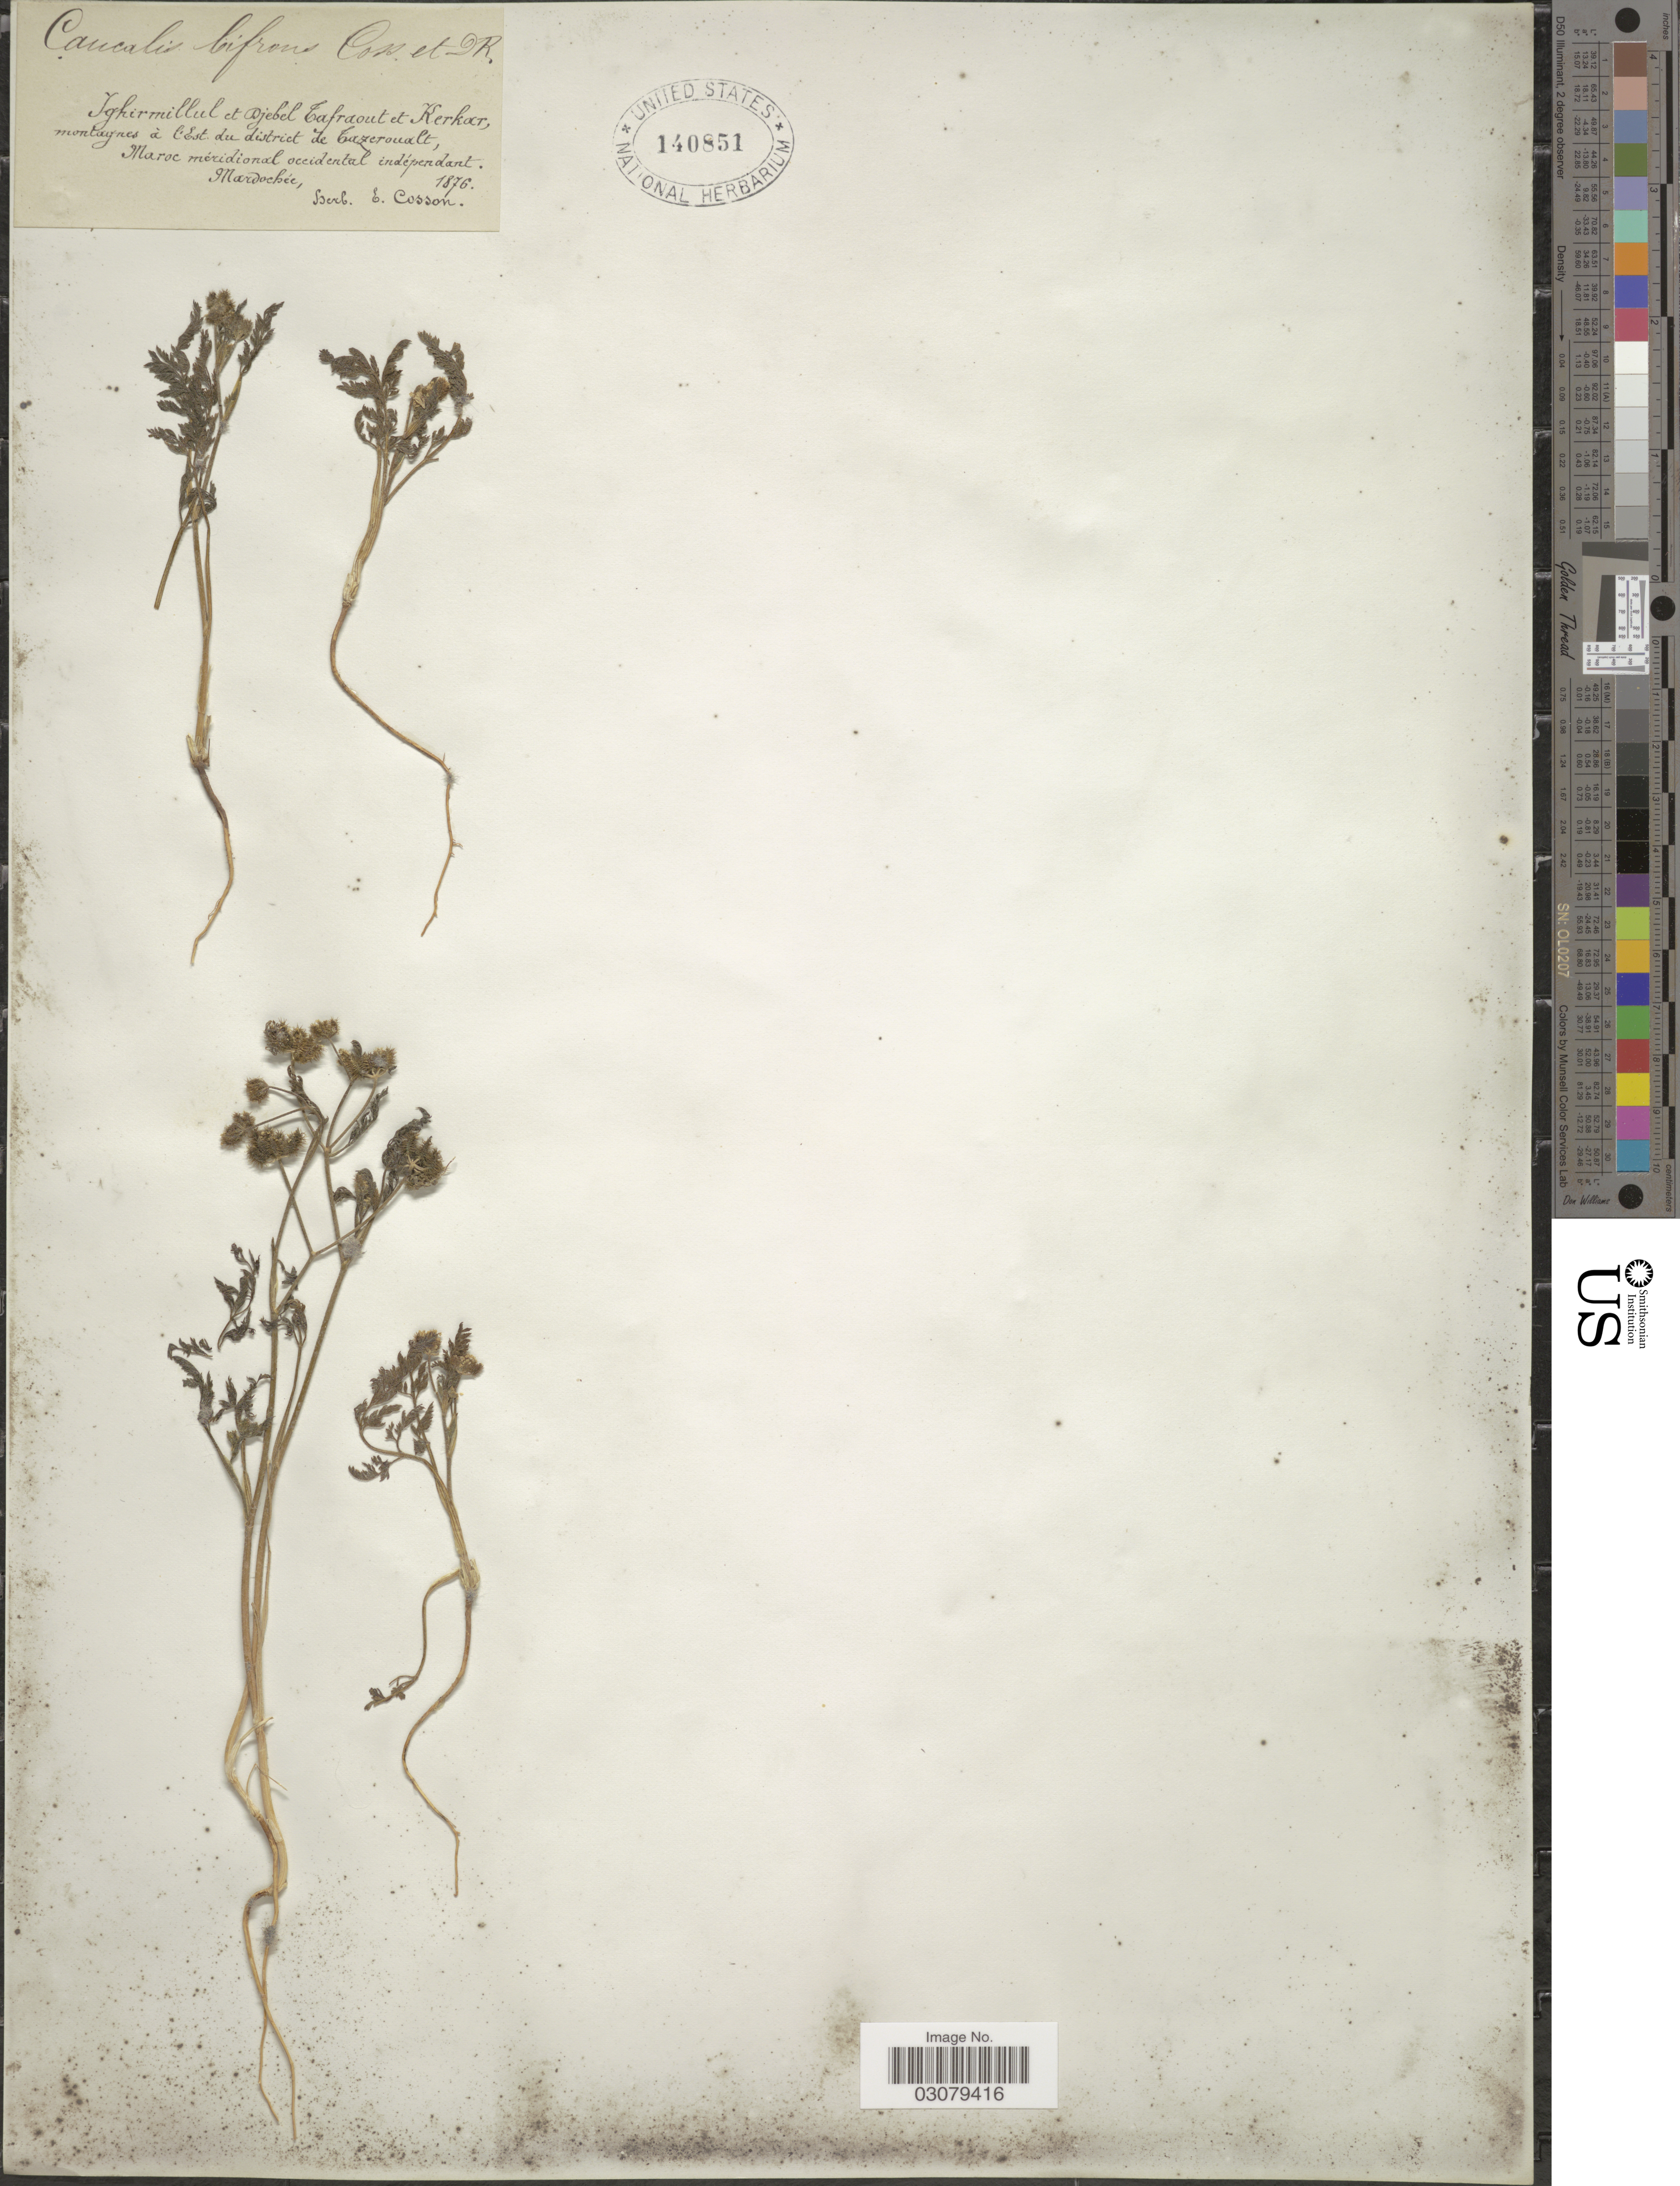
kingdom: Plantae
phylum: Tracheophyta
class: Magnoliopsida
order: Apiales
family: Apiaceae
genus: Torilis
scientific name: Torilis bifrons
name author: (Pomel) Jafri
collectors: Mardochee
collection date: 1876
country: Morocco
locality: Ighirmillul et Djebel Tafraout et Kerkar, montagnes à l'Est du district de Tazeroualt, Maroc méridional occidental indépendant.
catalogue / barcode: US 140851